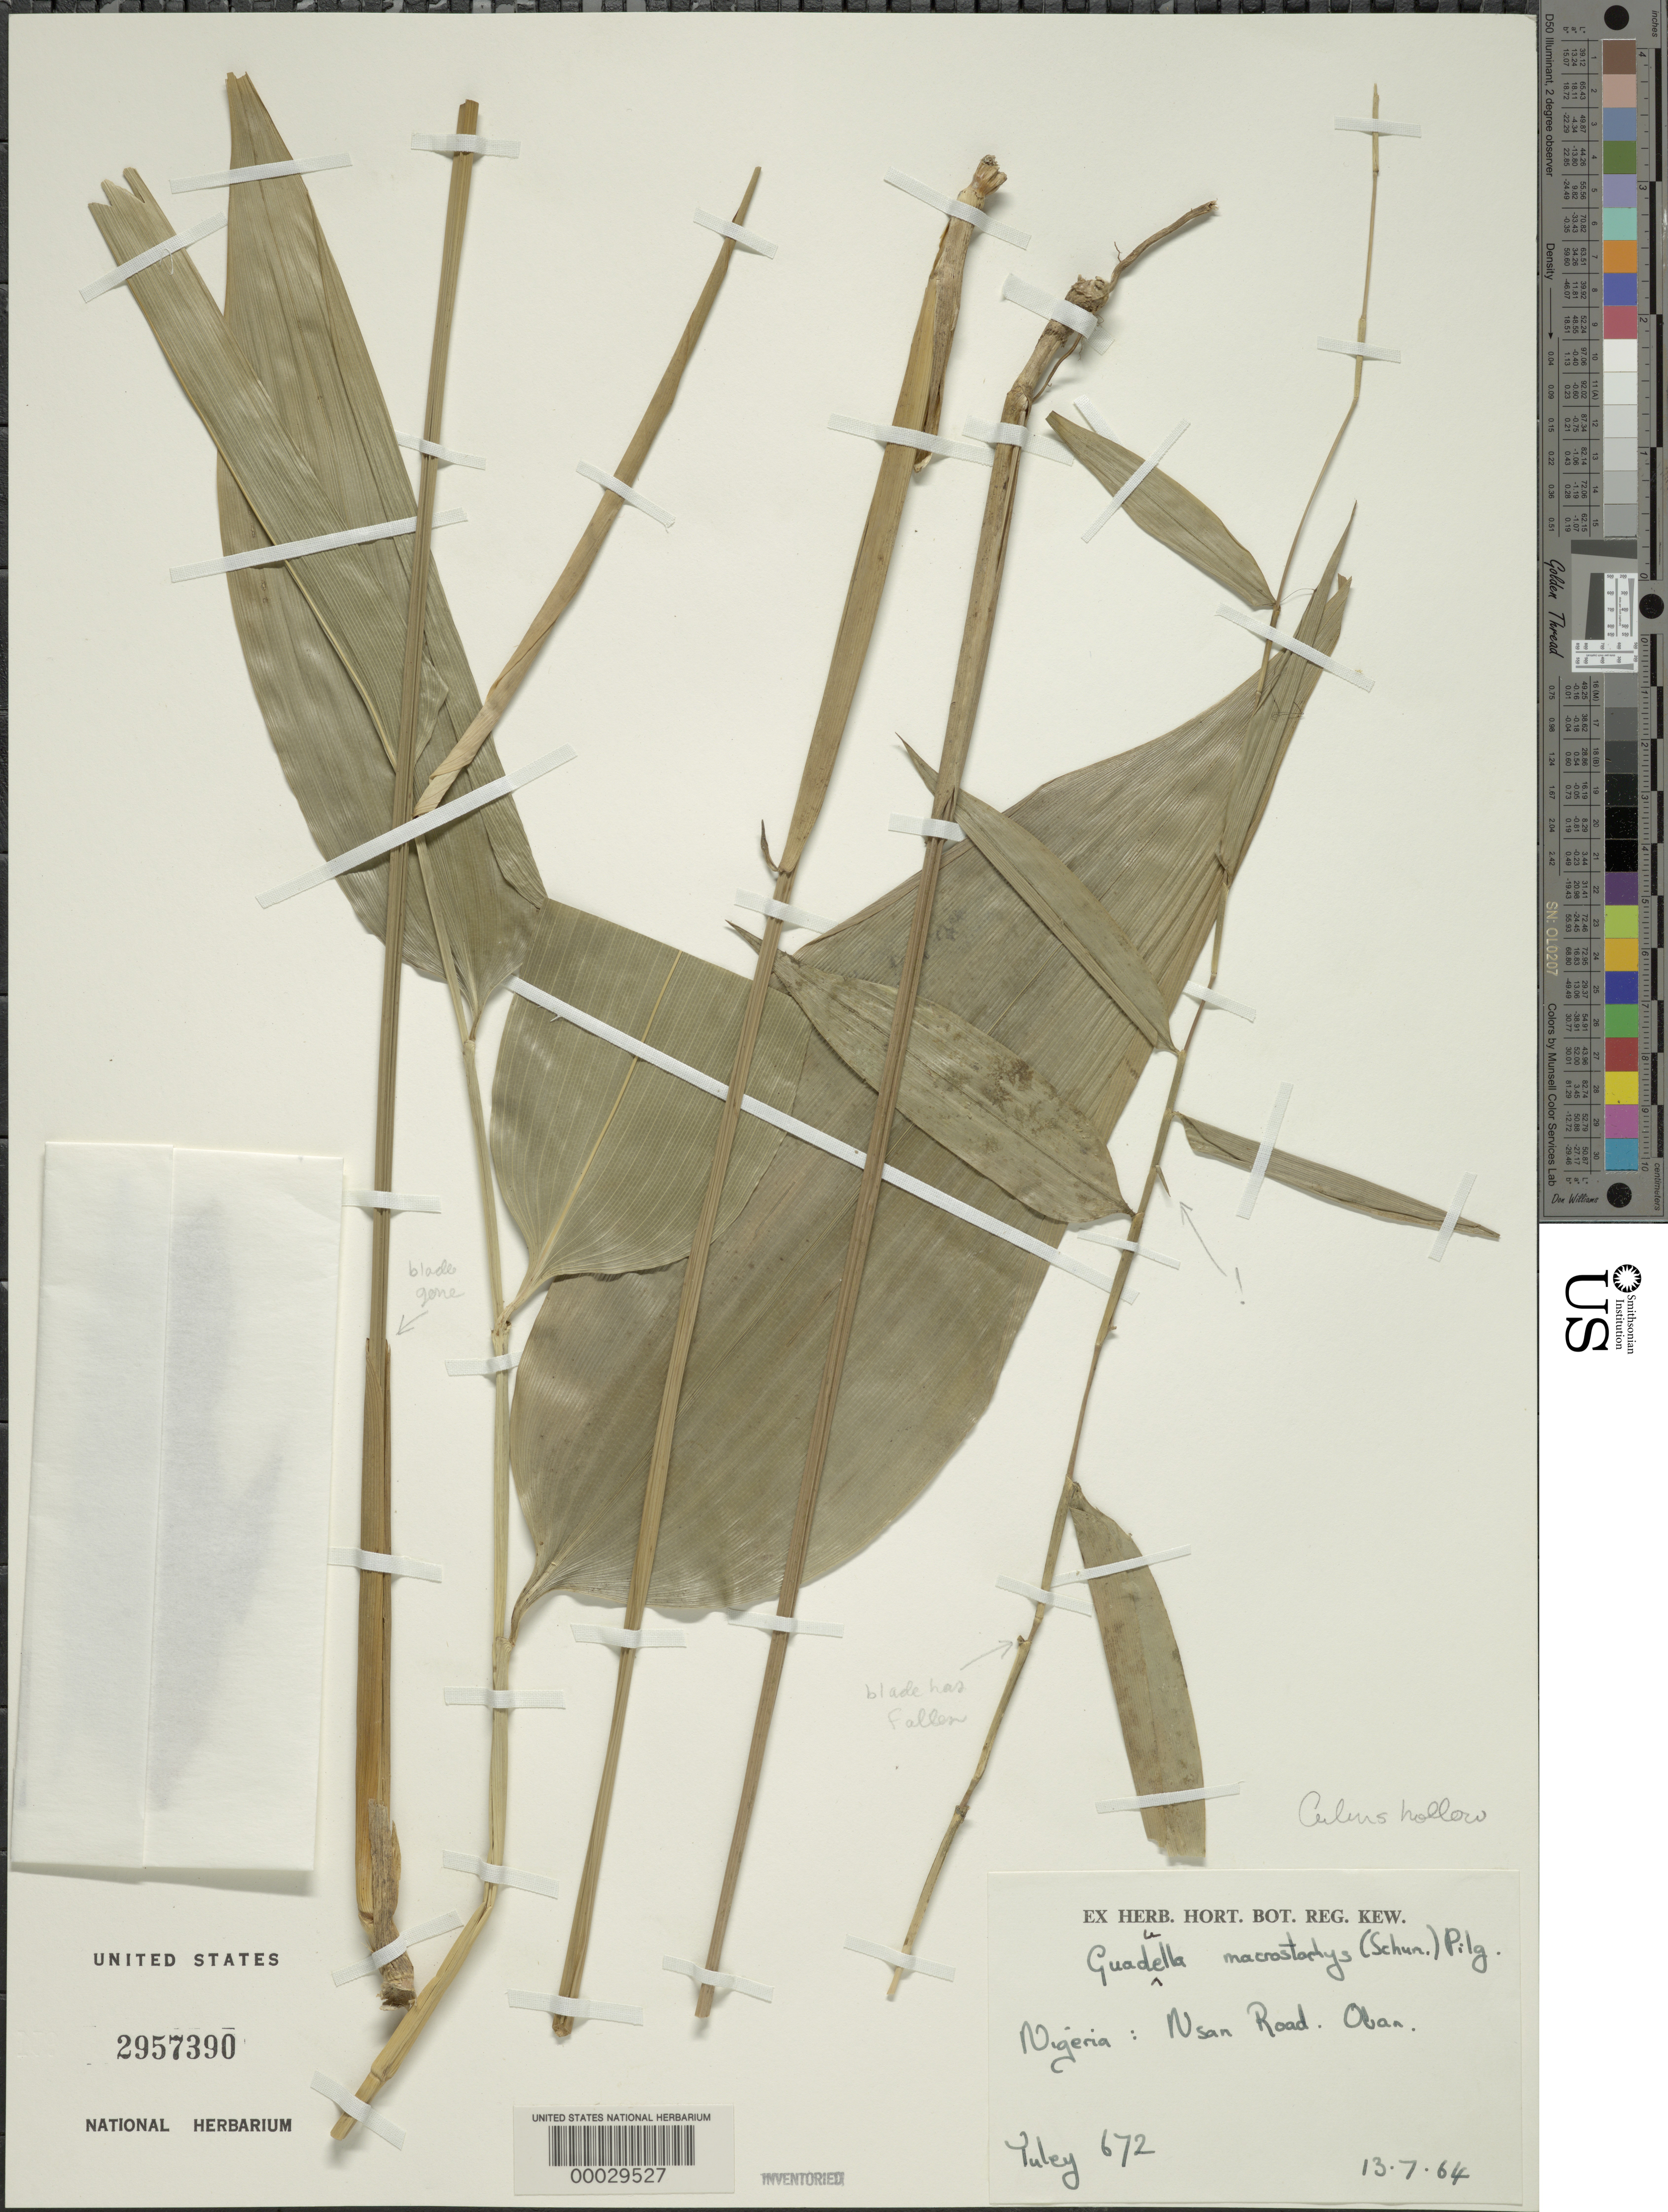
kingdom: Plantae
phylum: Tracheophyta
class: Liliopsida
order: Poales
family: Poaceae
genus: Guaduella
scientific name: Guaduella macrostachys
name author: (K. Schum.) Pilg.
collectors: -. Tuley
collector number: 672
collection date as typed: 13 Jul 1964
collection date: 1964-07-13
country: Nigeria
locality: Nsan road, oban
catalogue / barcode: US 2957390